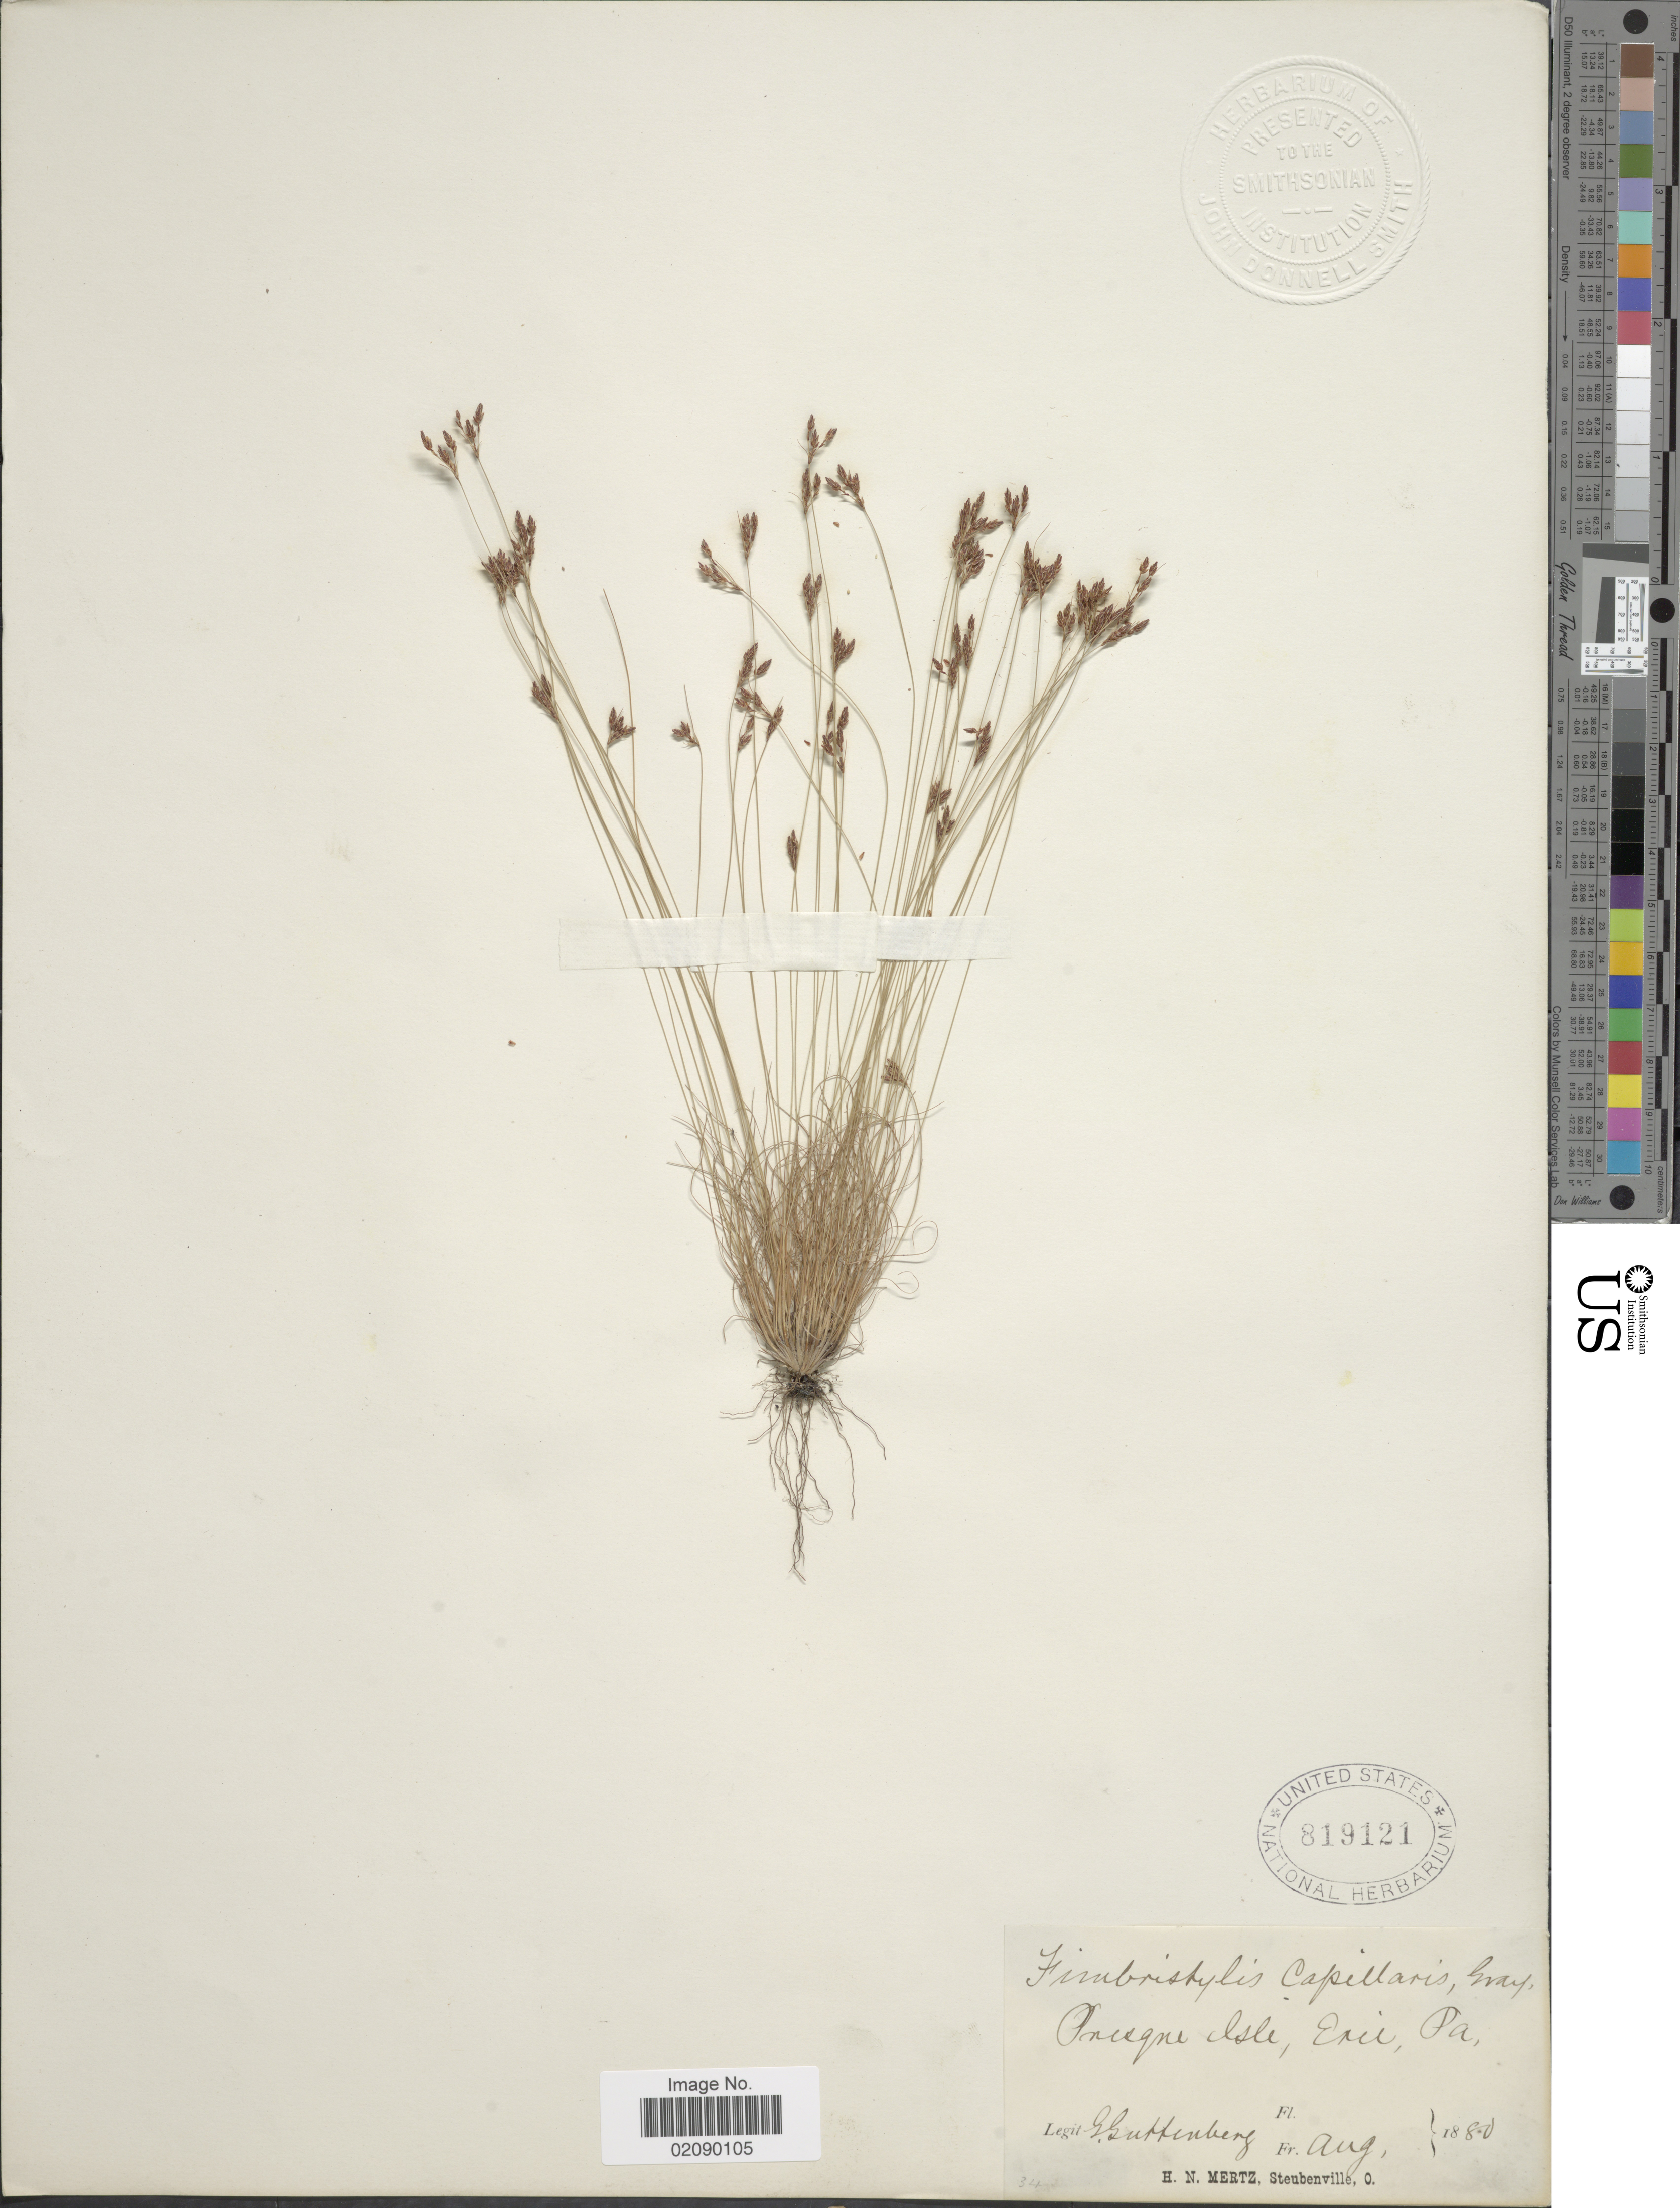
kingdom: Plantae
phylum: Tracheophyta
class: Liliopsida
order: Poales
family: Cyperaceae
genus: Bulbostylis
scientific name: Bulbostylis capillaris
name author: (L.) Kunth ex C.B. Clarke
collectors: G. Guttenberg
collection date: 1880-08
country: United States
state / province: Pennsylvania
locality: Presque Isle, Erie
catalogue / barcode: US 819121